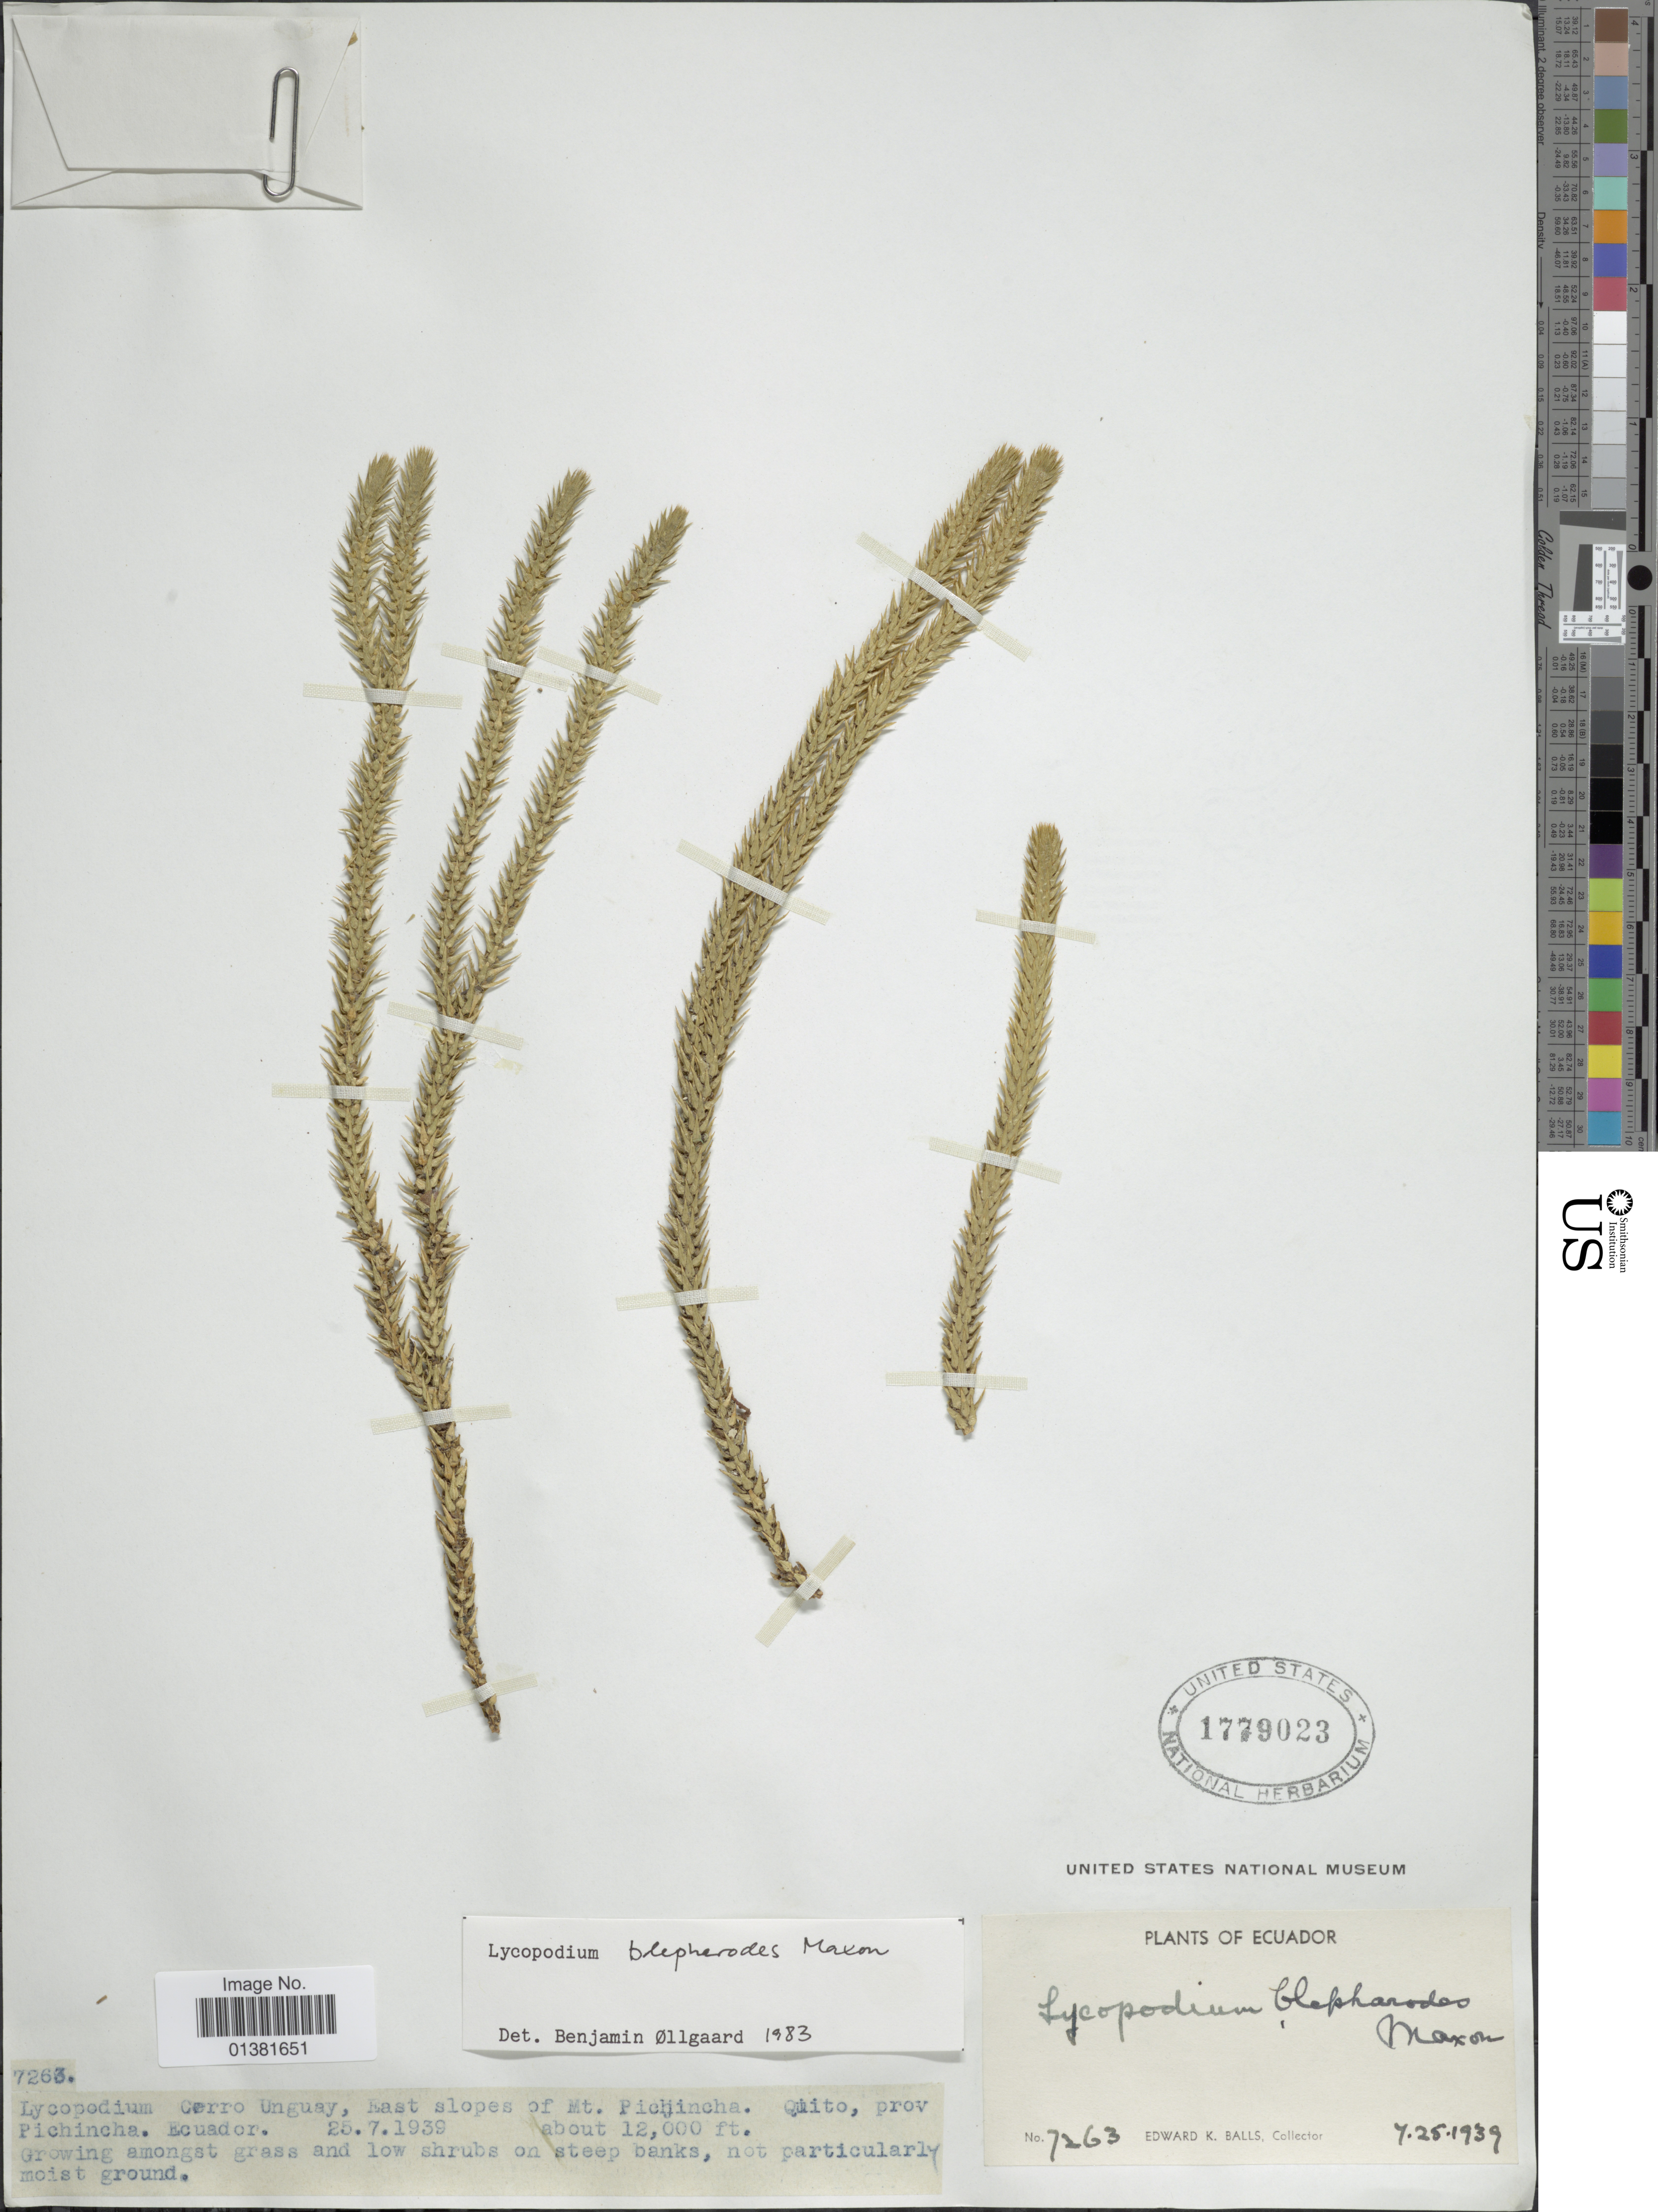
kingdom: Plantae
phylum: Tracheophyta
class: Lycopodiopsida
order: Lycopodiales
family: Lycopodiaceae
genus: Phlegmariurus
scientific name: Phlegmariurus affinis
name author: (Trevis.) B. Øllg.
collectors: E. K. Balls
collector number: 7263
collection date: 1939-07-25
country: Ecuador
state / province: Pichincha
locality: Cerro Unguay, East slopes of Mt. Pichincha, Quito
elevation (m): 3658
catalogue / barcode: US 1779023